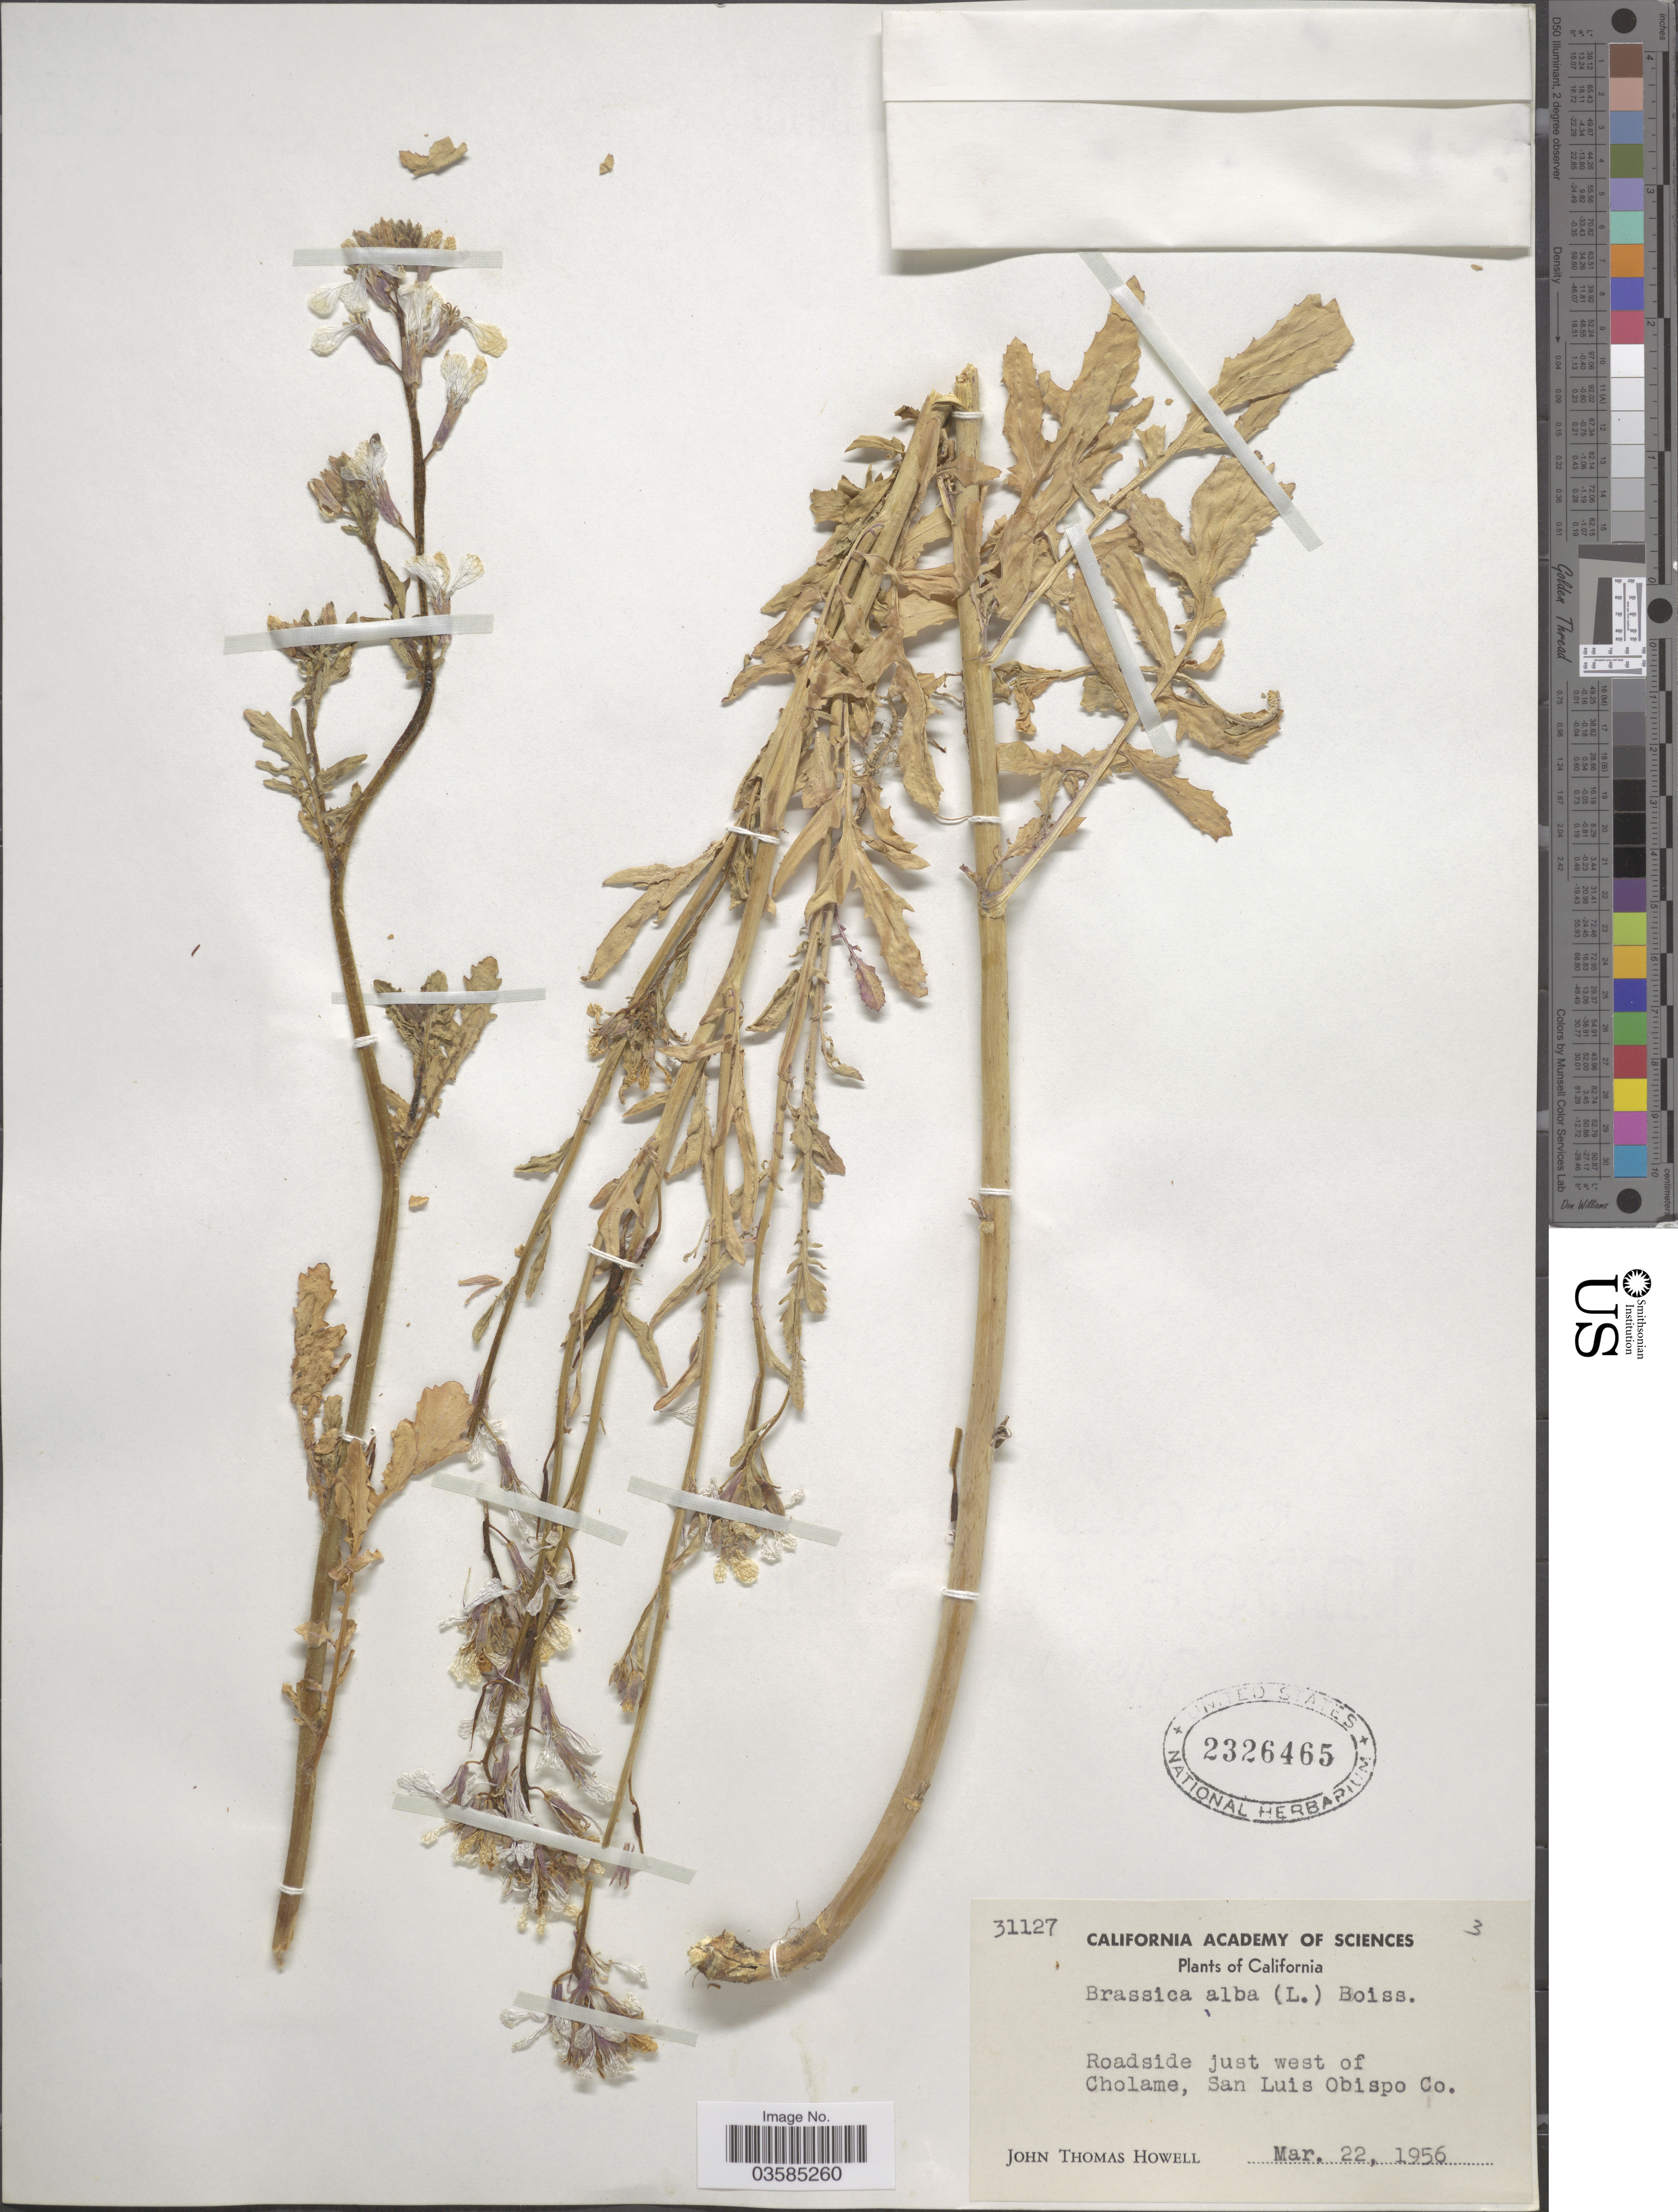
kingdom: Plantae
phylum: Tracheophyta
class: Magnoliopsida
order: Brassicales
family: Brassicaceae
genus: Brassica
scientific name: Brassica sp.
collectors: J. T. Howell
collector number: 31127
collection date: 1956-03-22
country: United States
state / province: California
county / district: San Luis Obispo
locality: Roaside just west of Cholame, San Luis Obispo Co.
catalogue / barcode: US 2326465